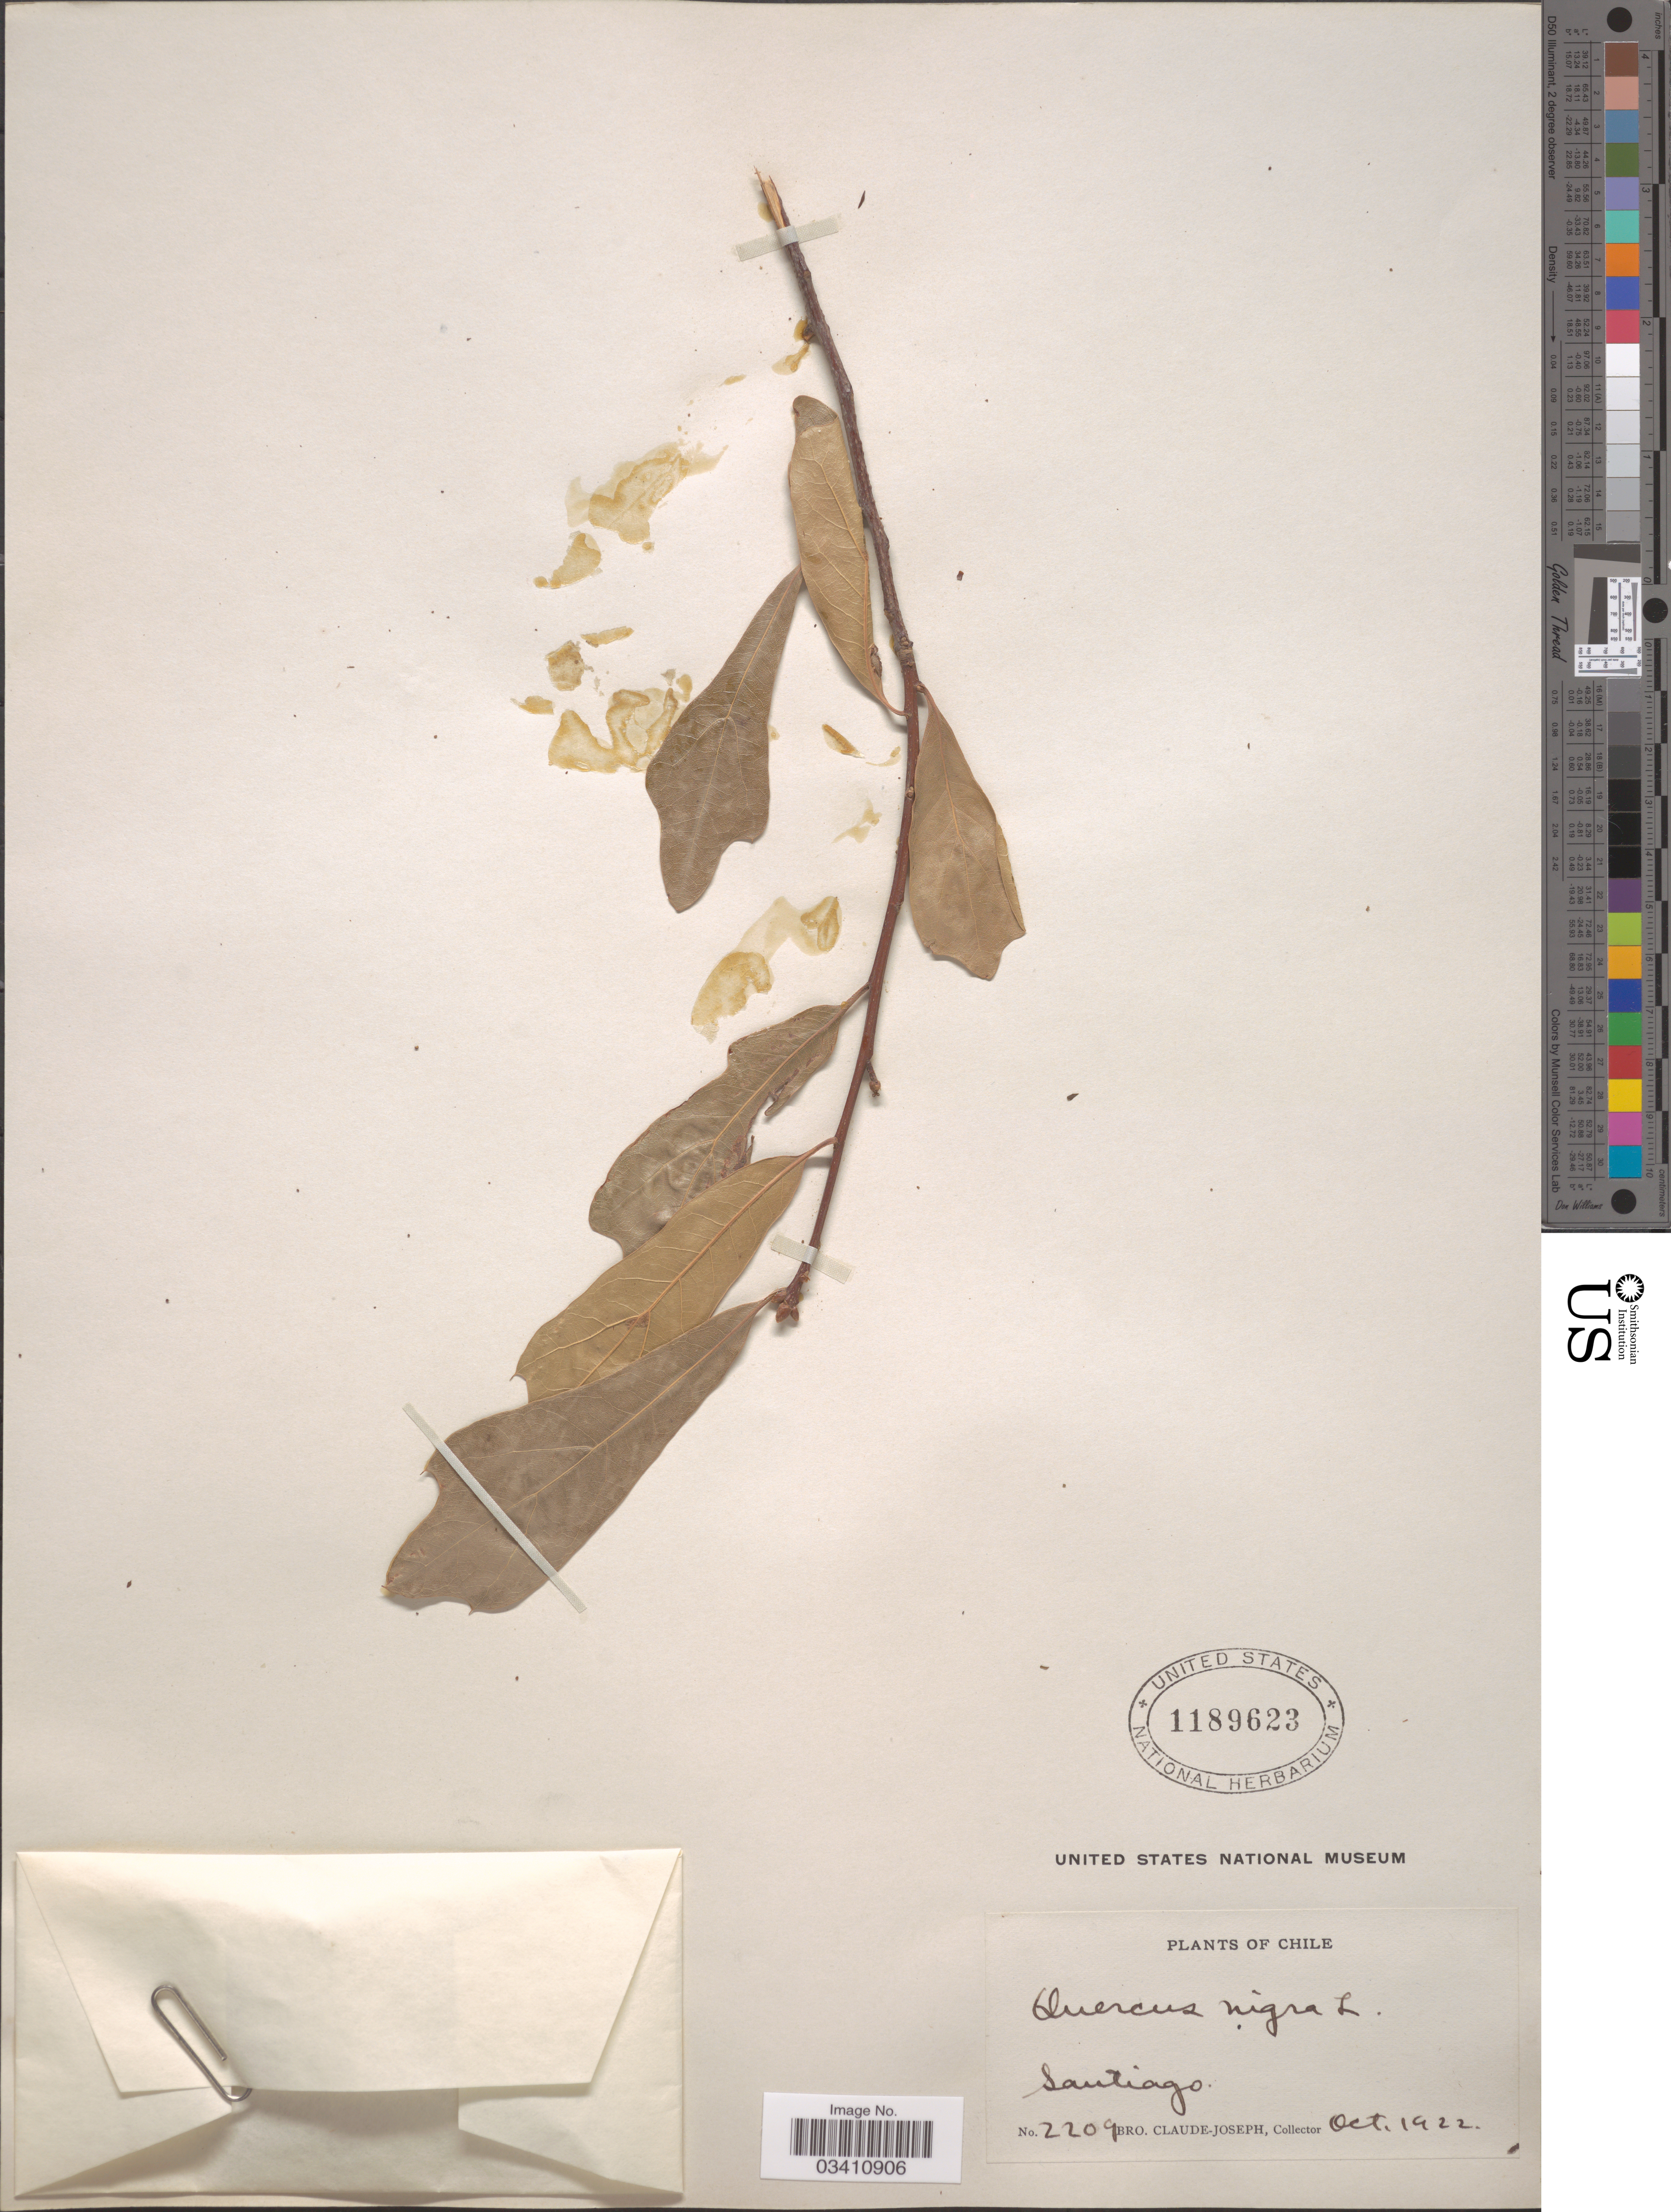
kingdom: Plantae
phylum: Tracheophyta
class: Magnoliopsida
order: Fagales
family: Fagaceae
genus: Quercus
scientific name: Quercus nigra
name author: L.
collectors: Bro. Claude-Joseph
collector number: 2209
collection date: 1922-10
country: Chile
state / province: Región Metropolitana (RM)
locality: Santiago.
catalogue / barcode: US 1189623